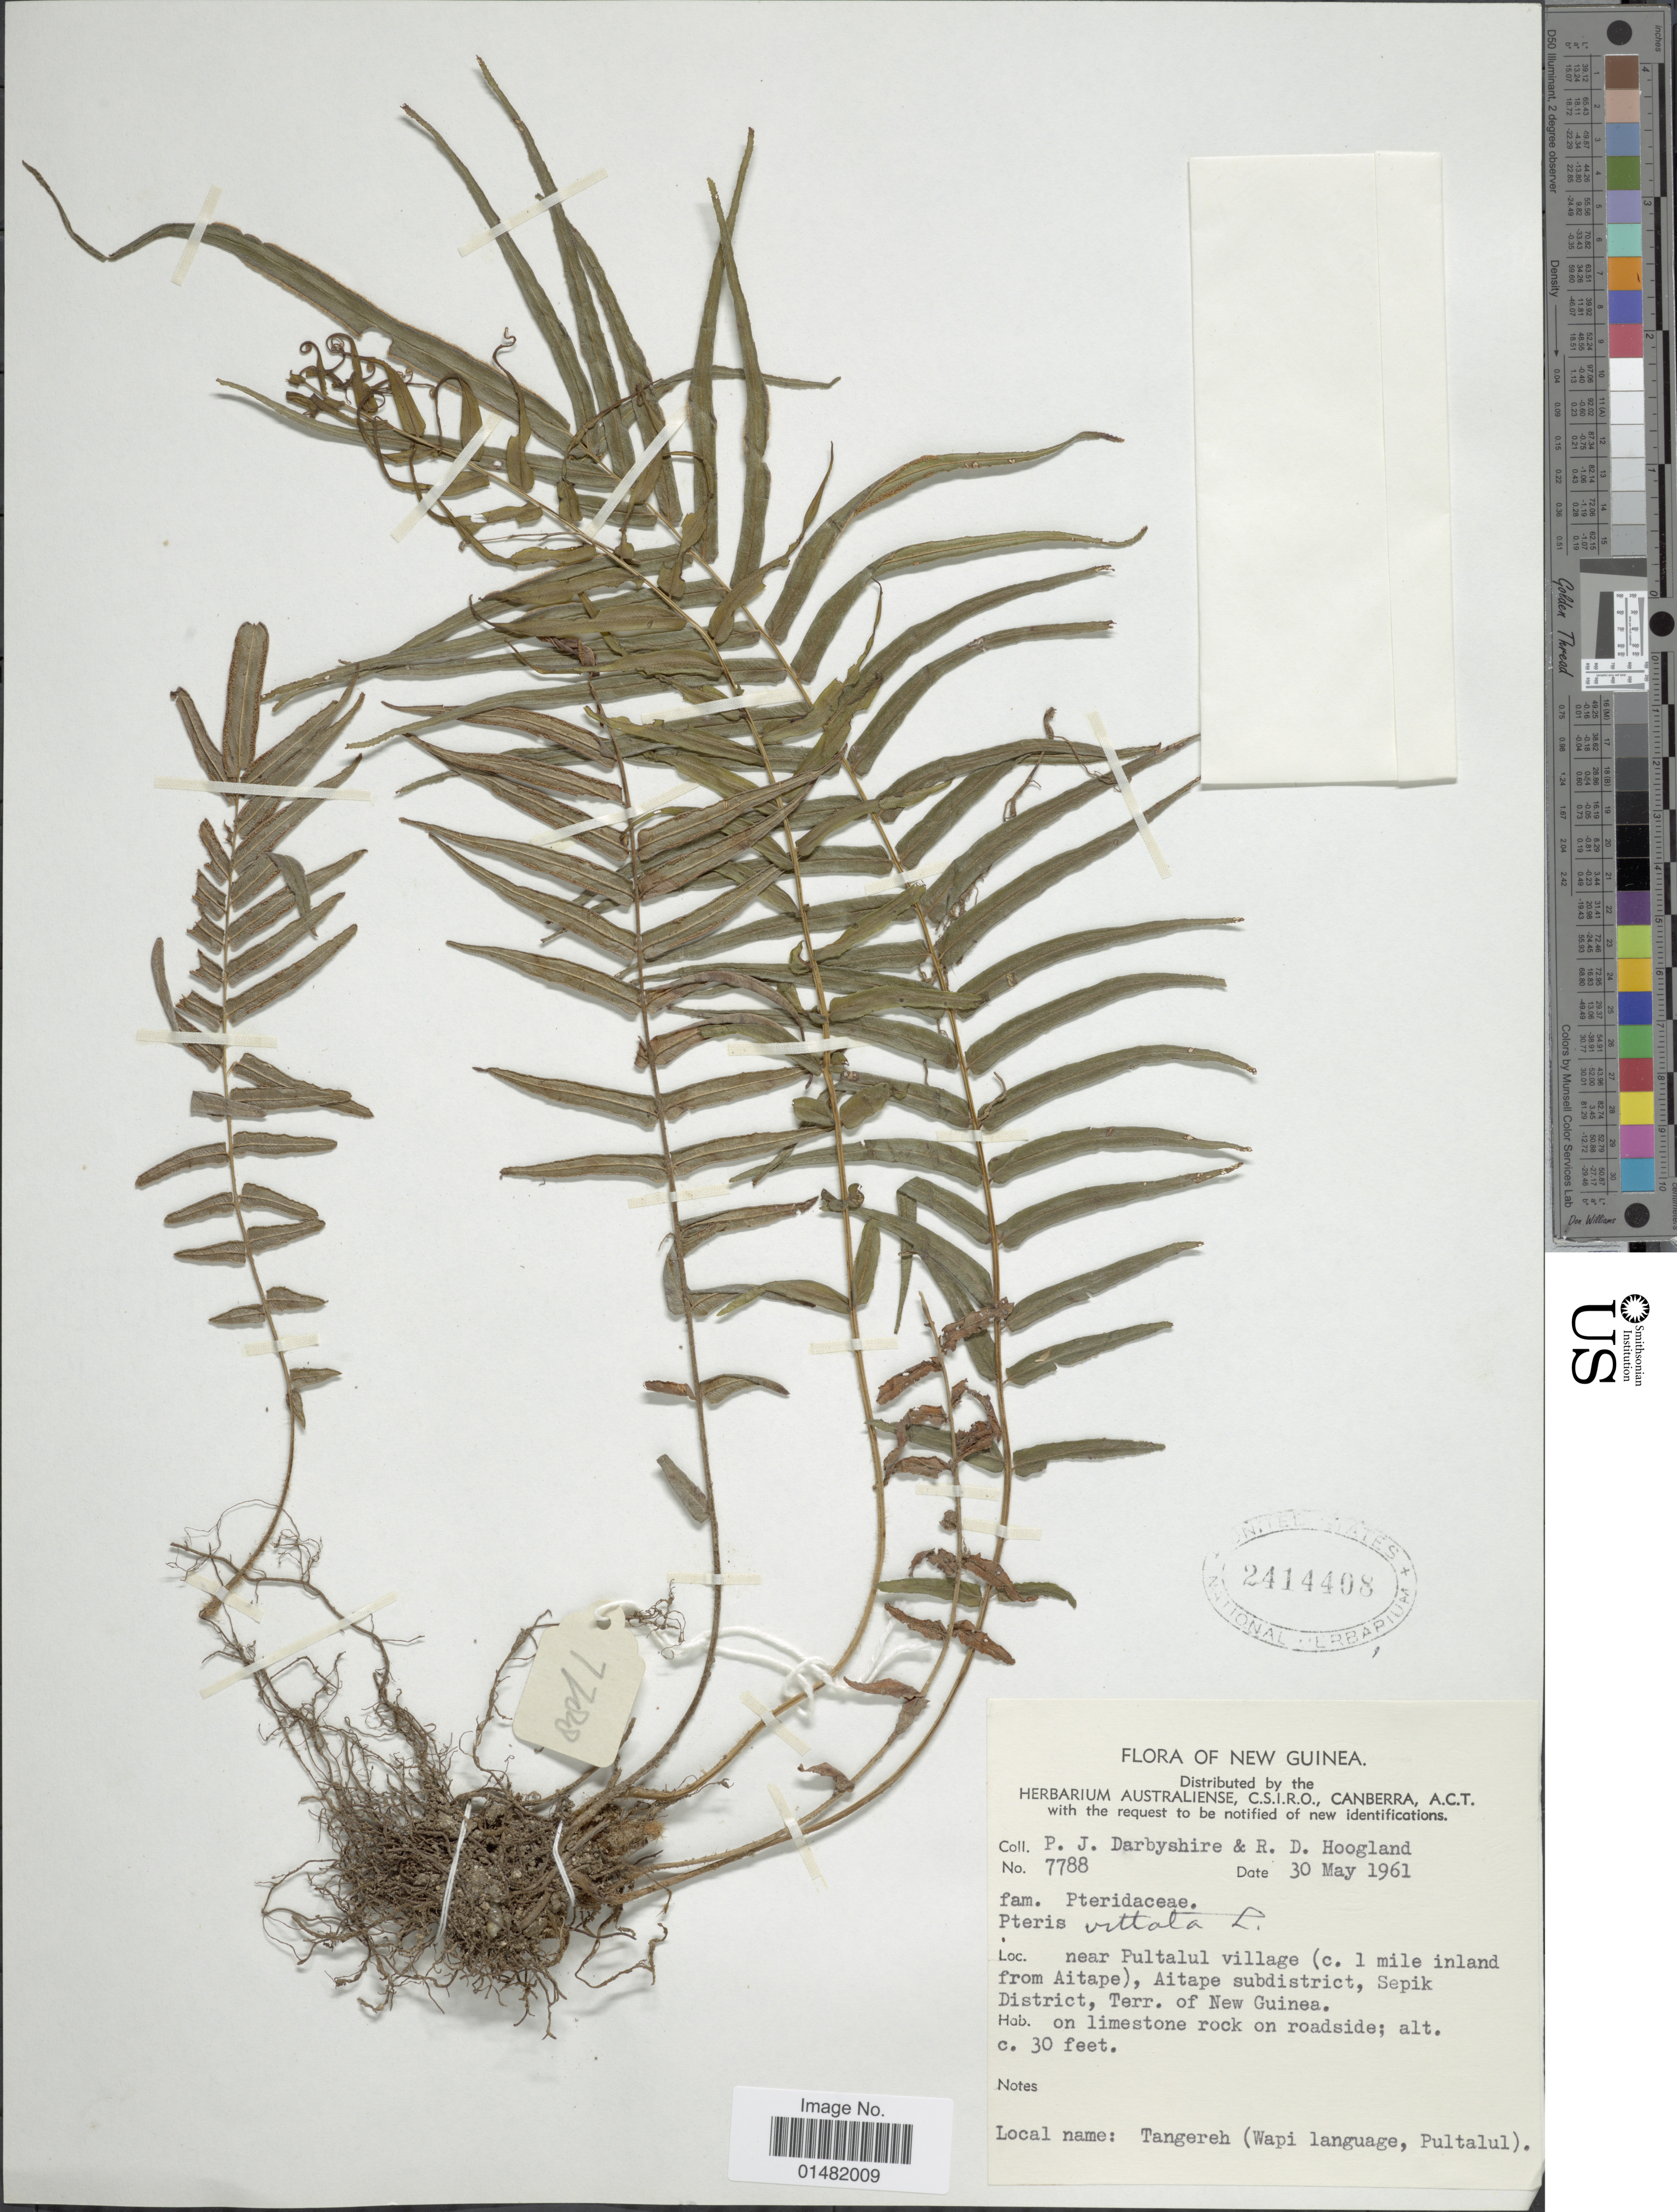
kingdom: Plantae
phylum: Tracheophyta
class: Polypodiopsida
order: Polypodiales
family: Pteridaceae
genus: Pteris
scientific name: Pteris vittata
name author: L.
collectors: P. Darbyshire & R. D. Hoogland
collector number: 7788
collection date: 1961-05-30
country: Papua New Guinea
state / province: East Sepik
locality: Near Pultalul village (c. 1 mile inland from Aitape). Aitape subdistrict, Sepik District, Terr. of New Guinea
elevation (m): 9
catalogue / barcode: US 2414408